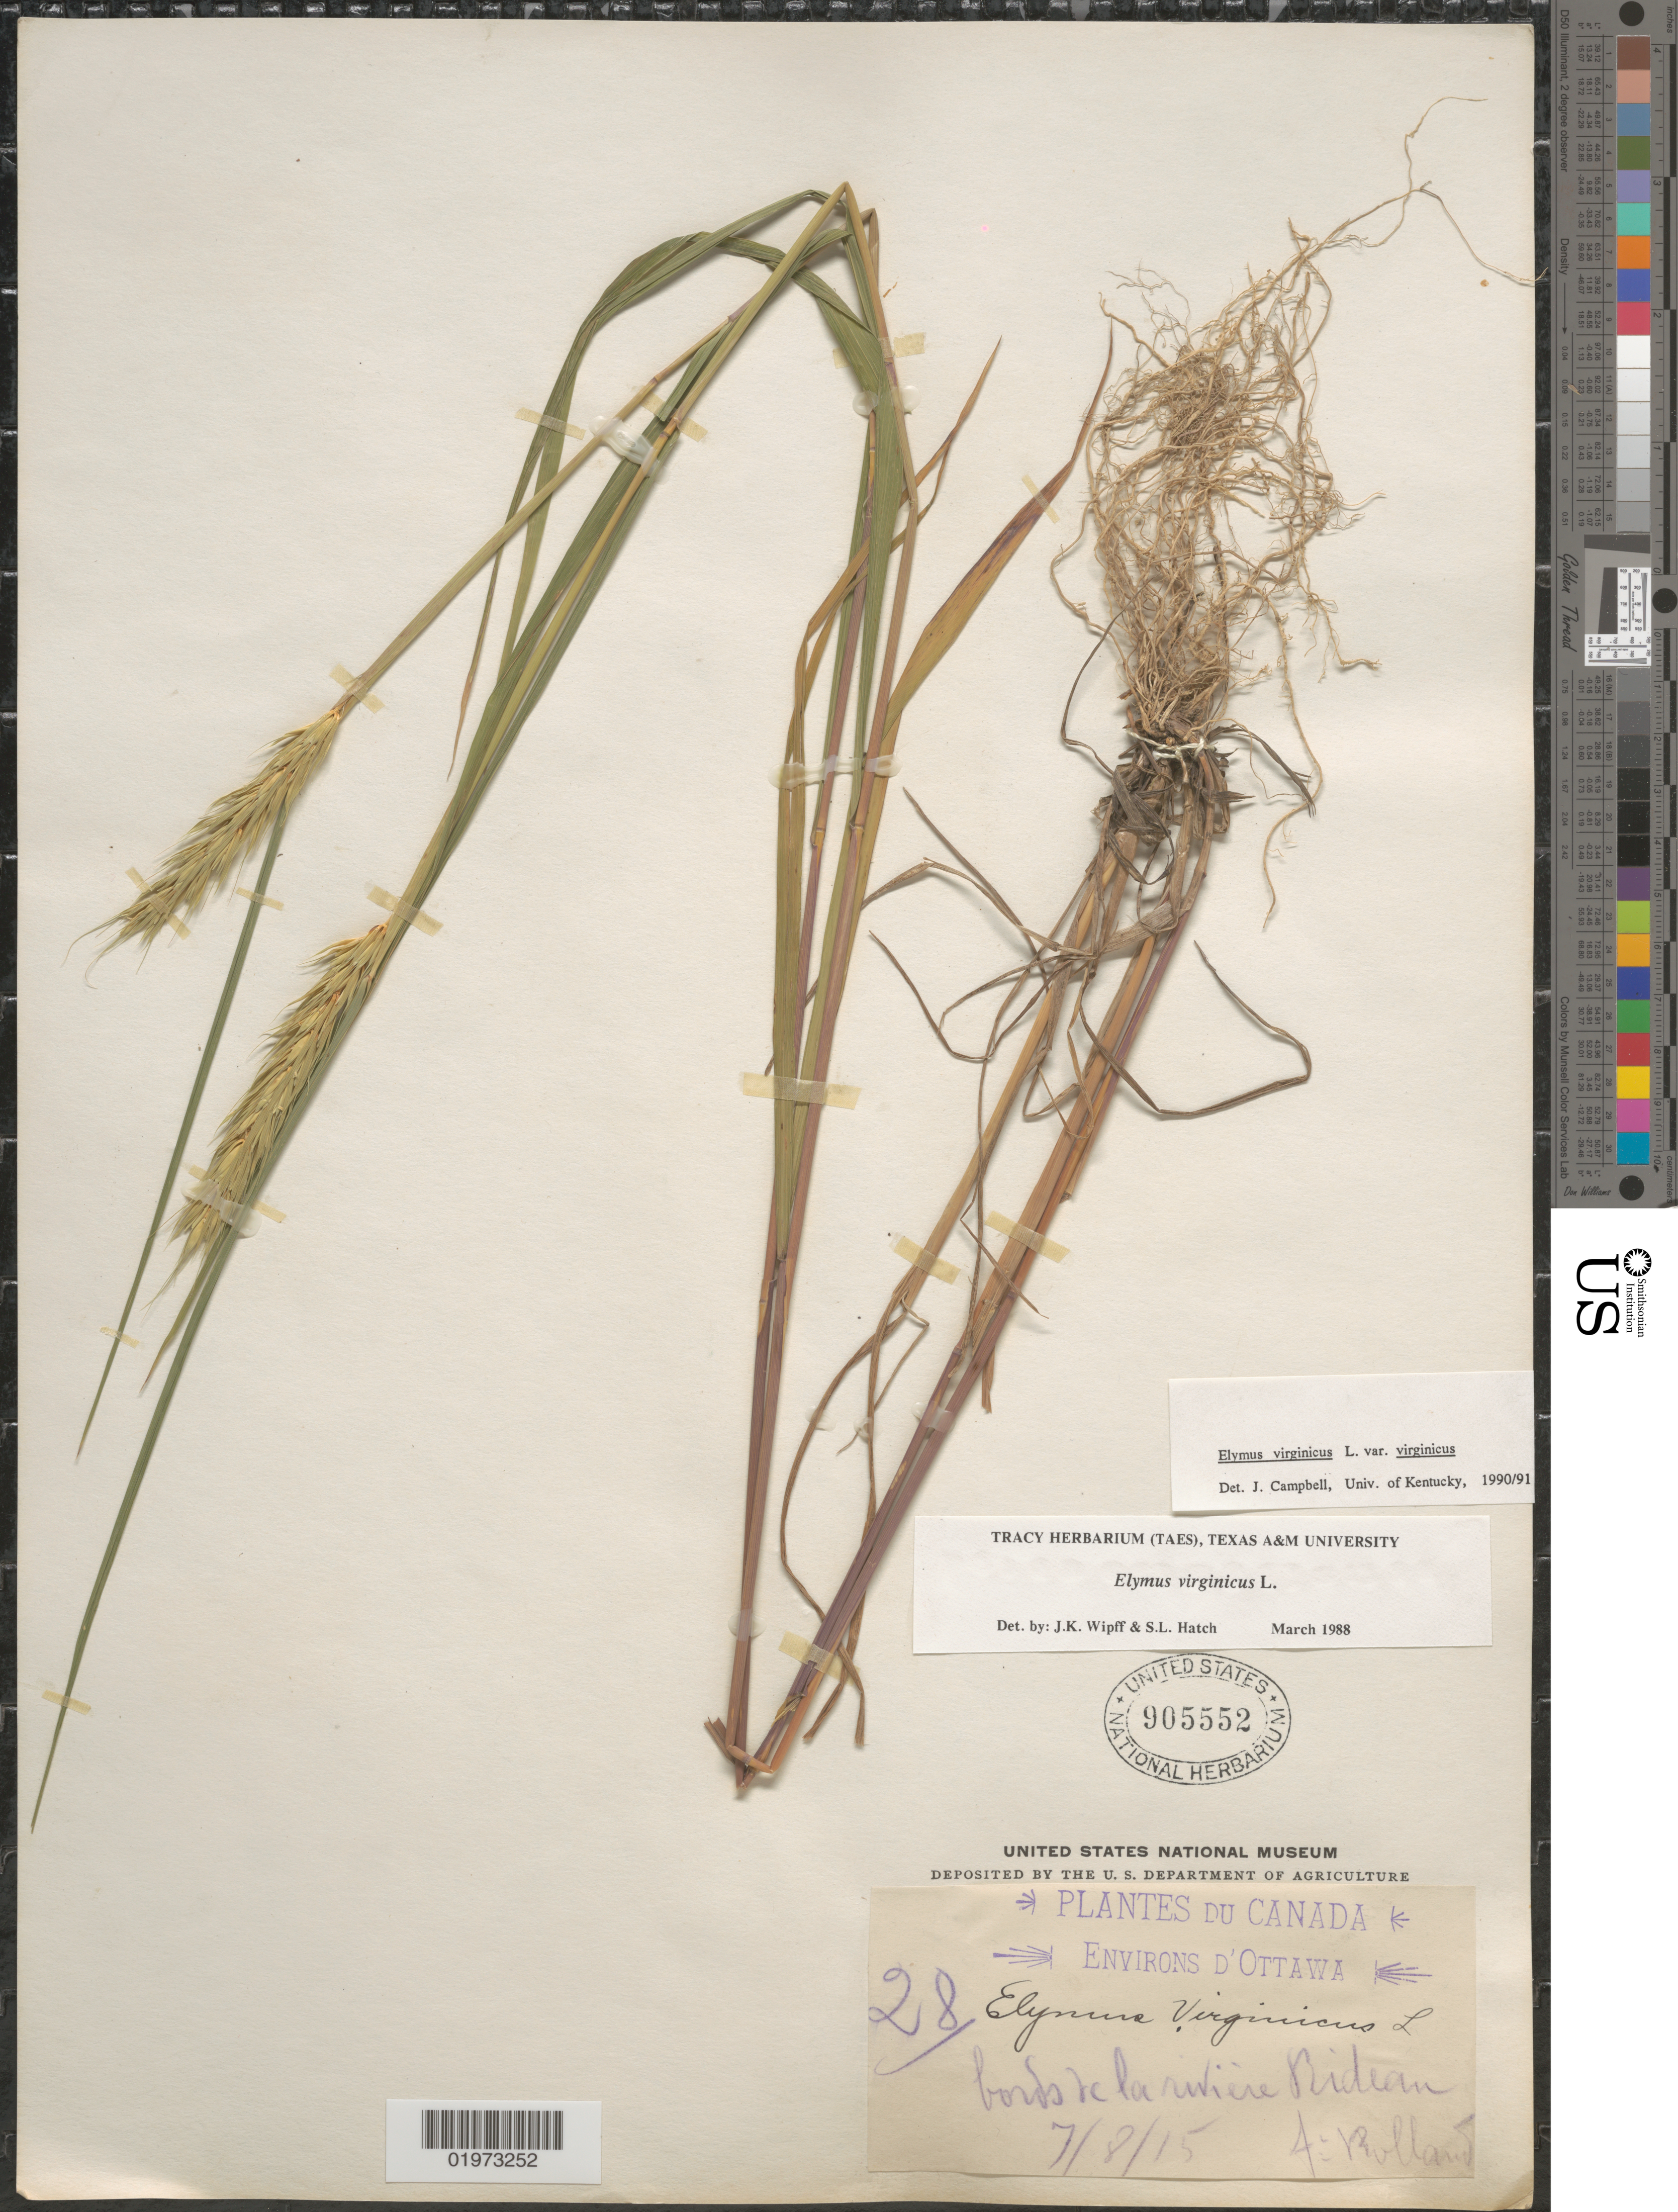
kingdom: Plantae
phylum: Tracheophyta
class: Liliopsida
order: Poales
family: Poaceae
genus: Elymus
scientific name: Elymus virginicus var. virginicus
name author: L.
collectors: F. Rolland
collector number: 28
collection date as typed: Transcribed d/m/y: 7/8/15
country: Canada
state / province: Ontario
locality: Environs d'Ottawa. Bords de la rivière Rideau.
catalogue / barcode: US 905552